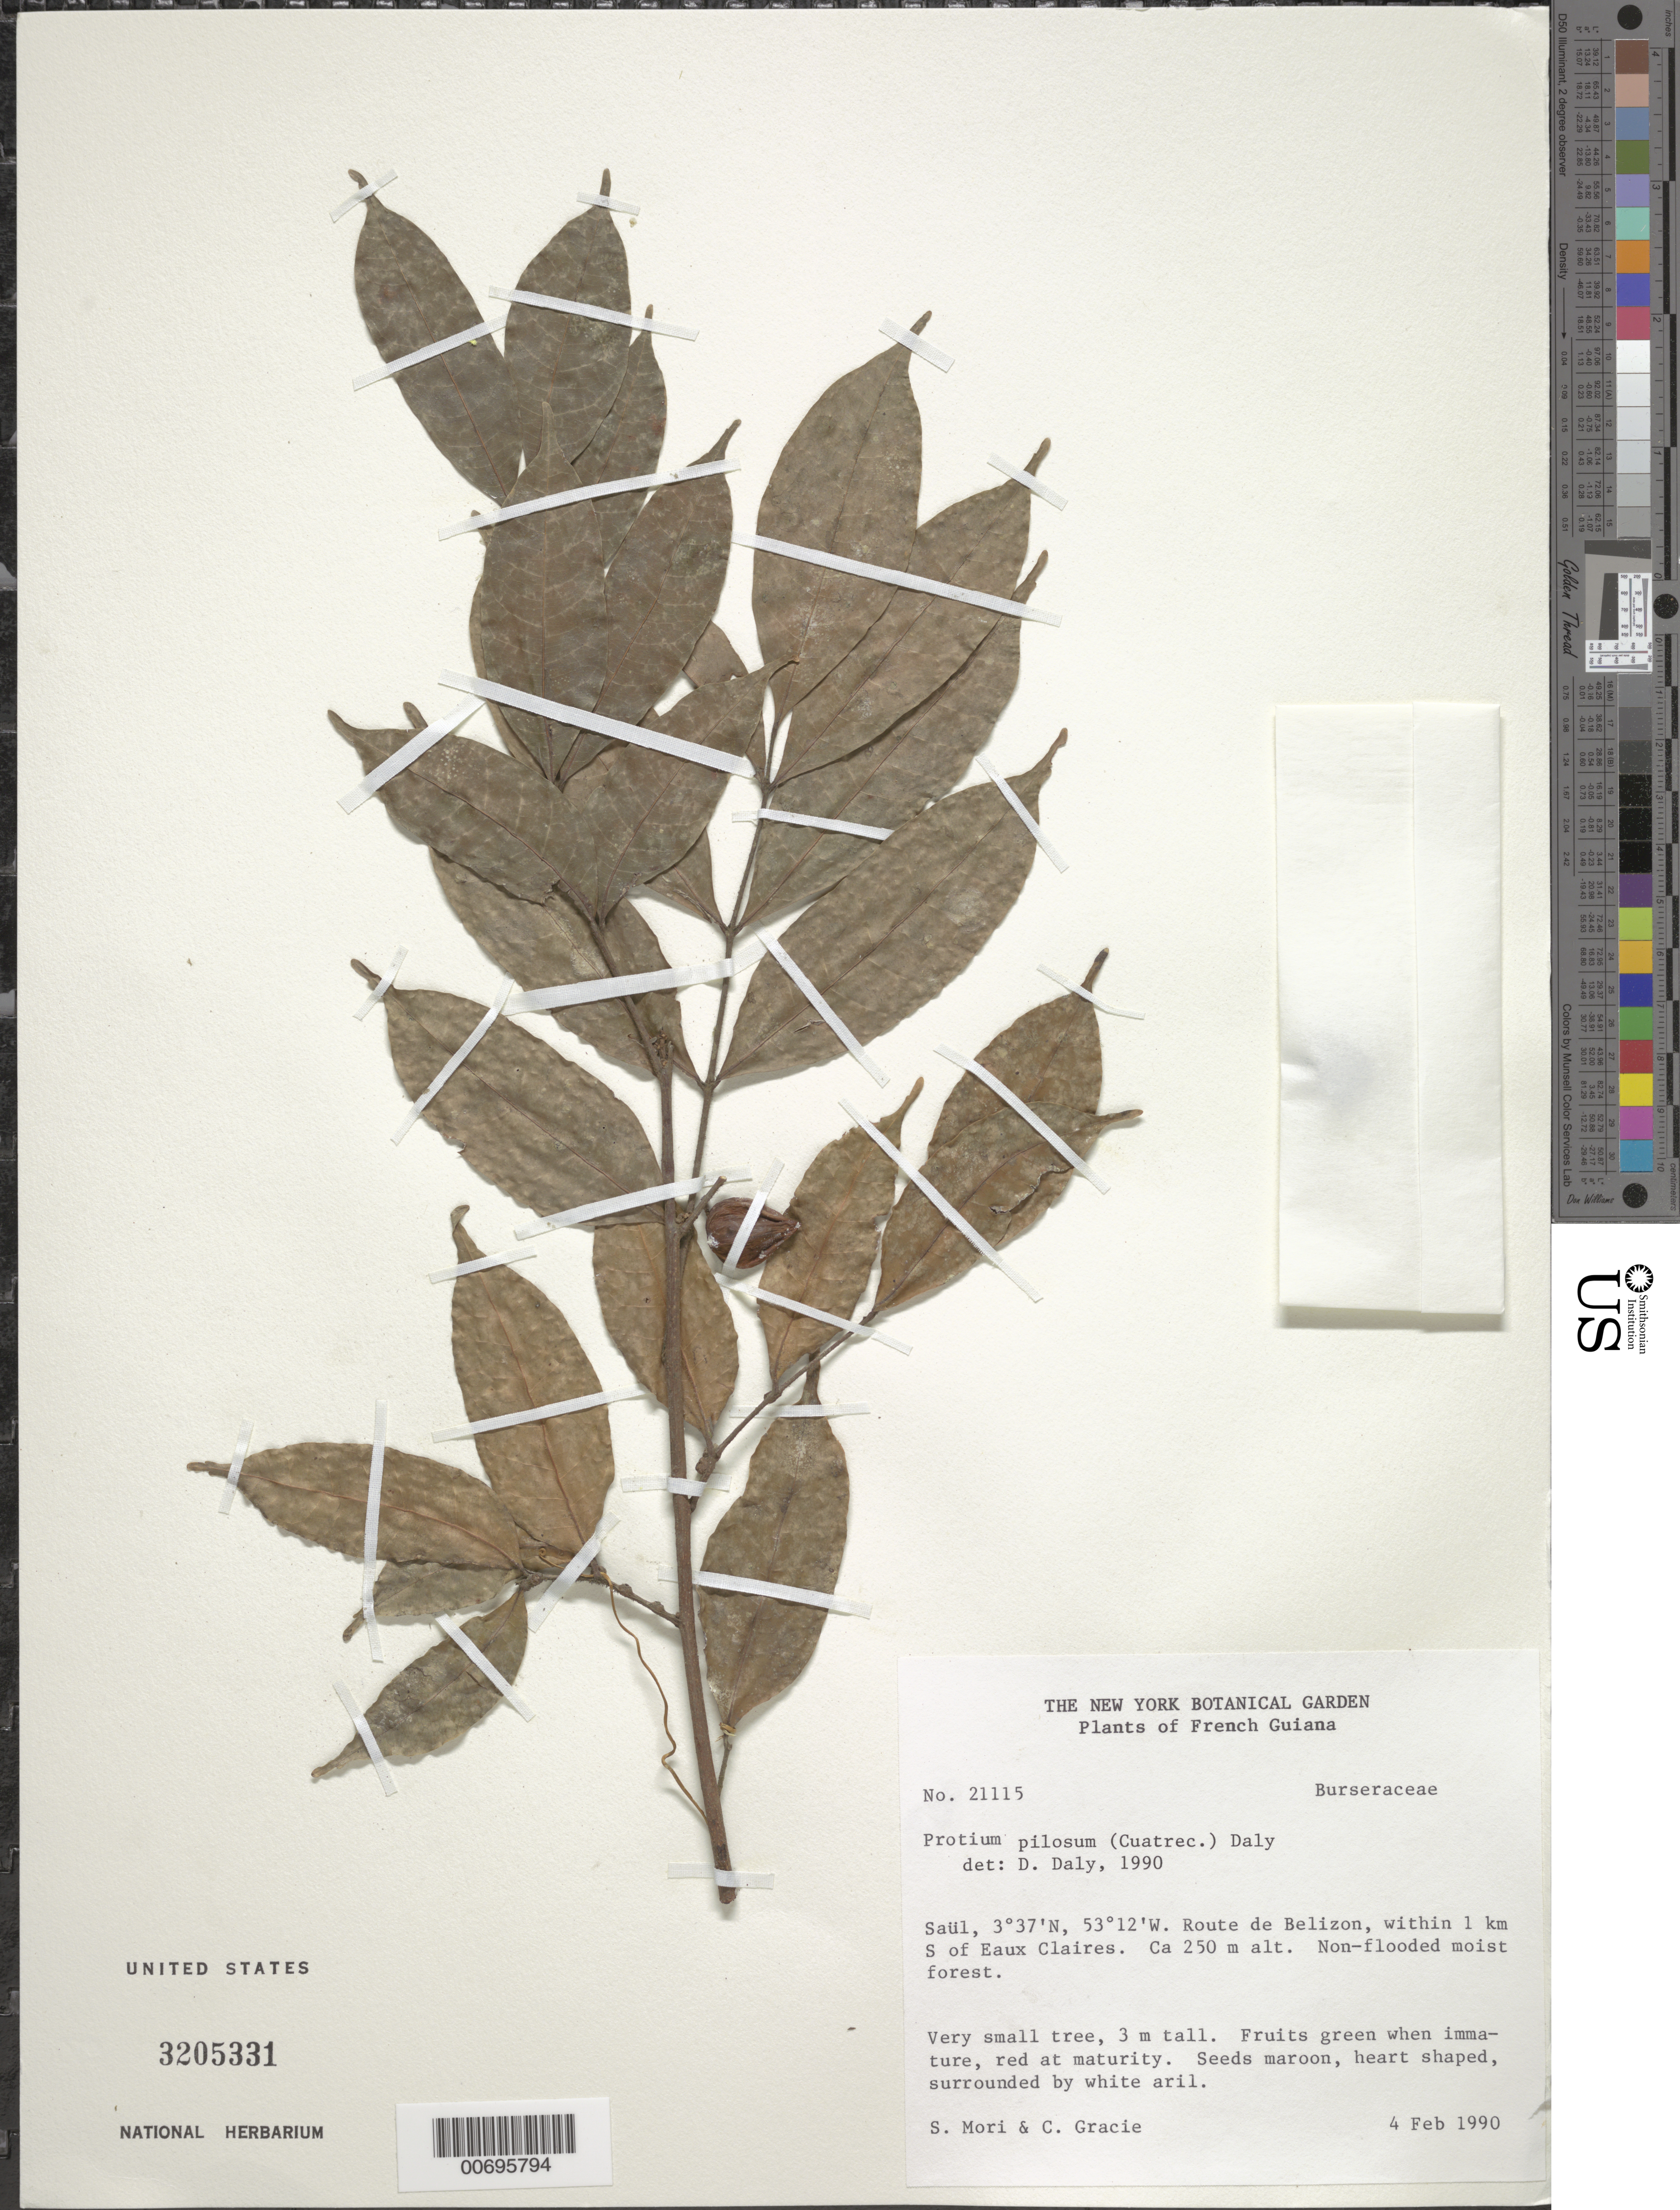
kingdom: Plantae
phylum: Tracheophyta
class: Magnoliopsida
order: Sapindales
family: Burseraceae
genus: Protium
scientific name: Protium pilosum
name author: (Cuatrec.) Daly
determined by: Daly, D. C.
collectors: S. Mori & C. A. Gracie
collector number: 21115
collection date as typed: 4-Feb-90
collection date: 1990-02-04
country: French Guiana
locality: Saül, Route de Belizon, within 1 km S of Eaux Claires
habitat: Non-flooded moist forest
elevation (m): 250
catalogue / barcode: US 3205331